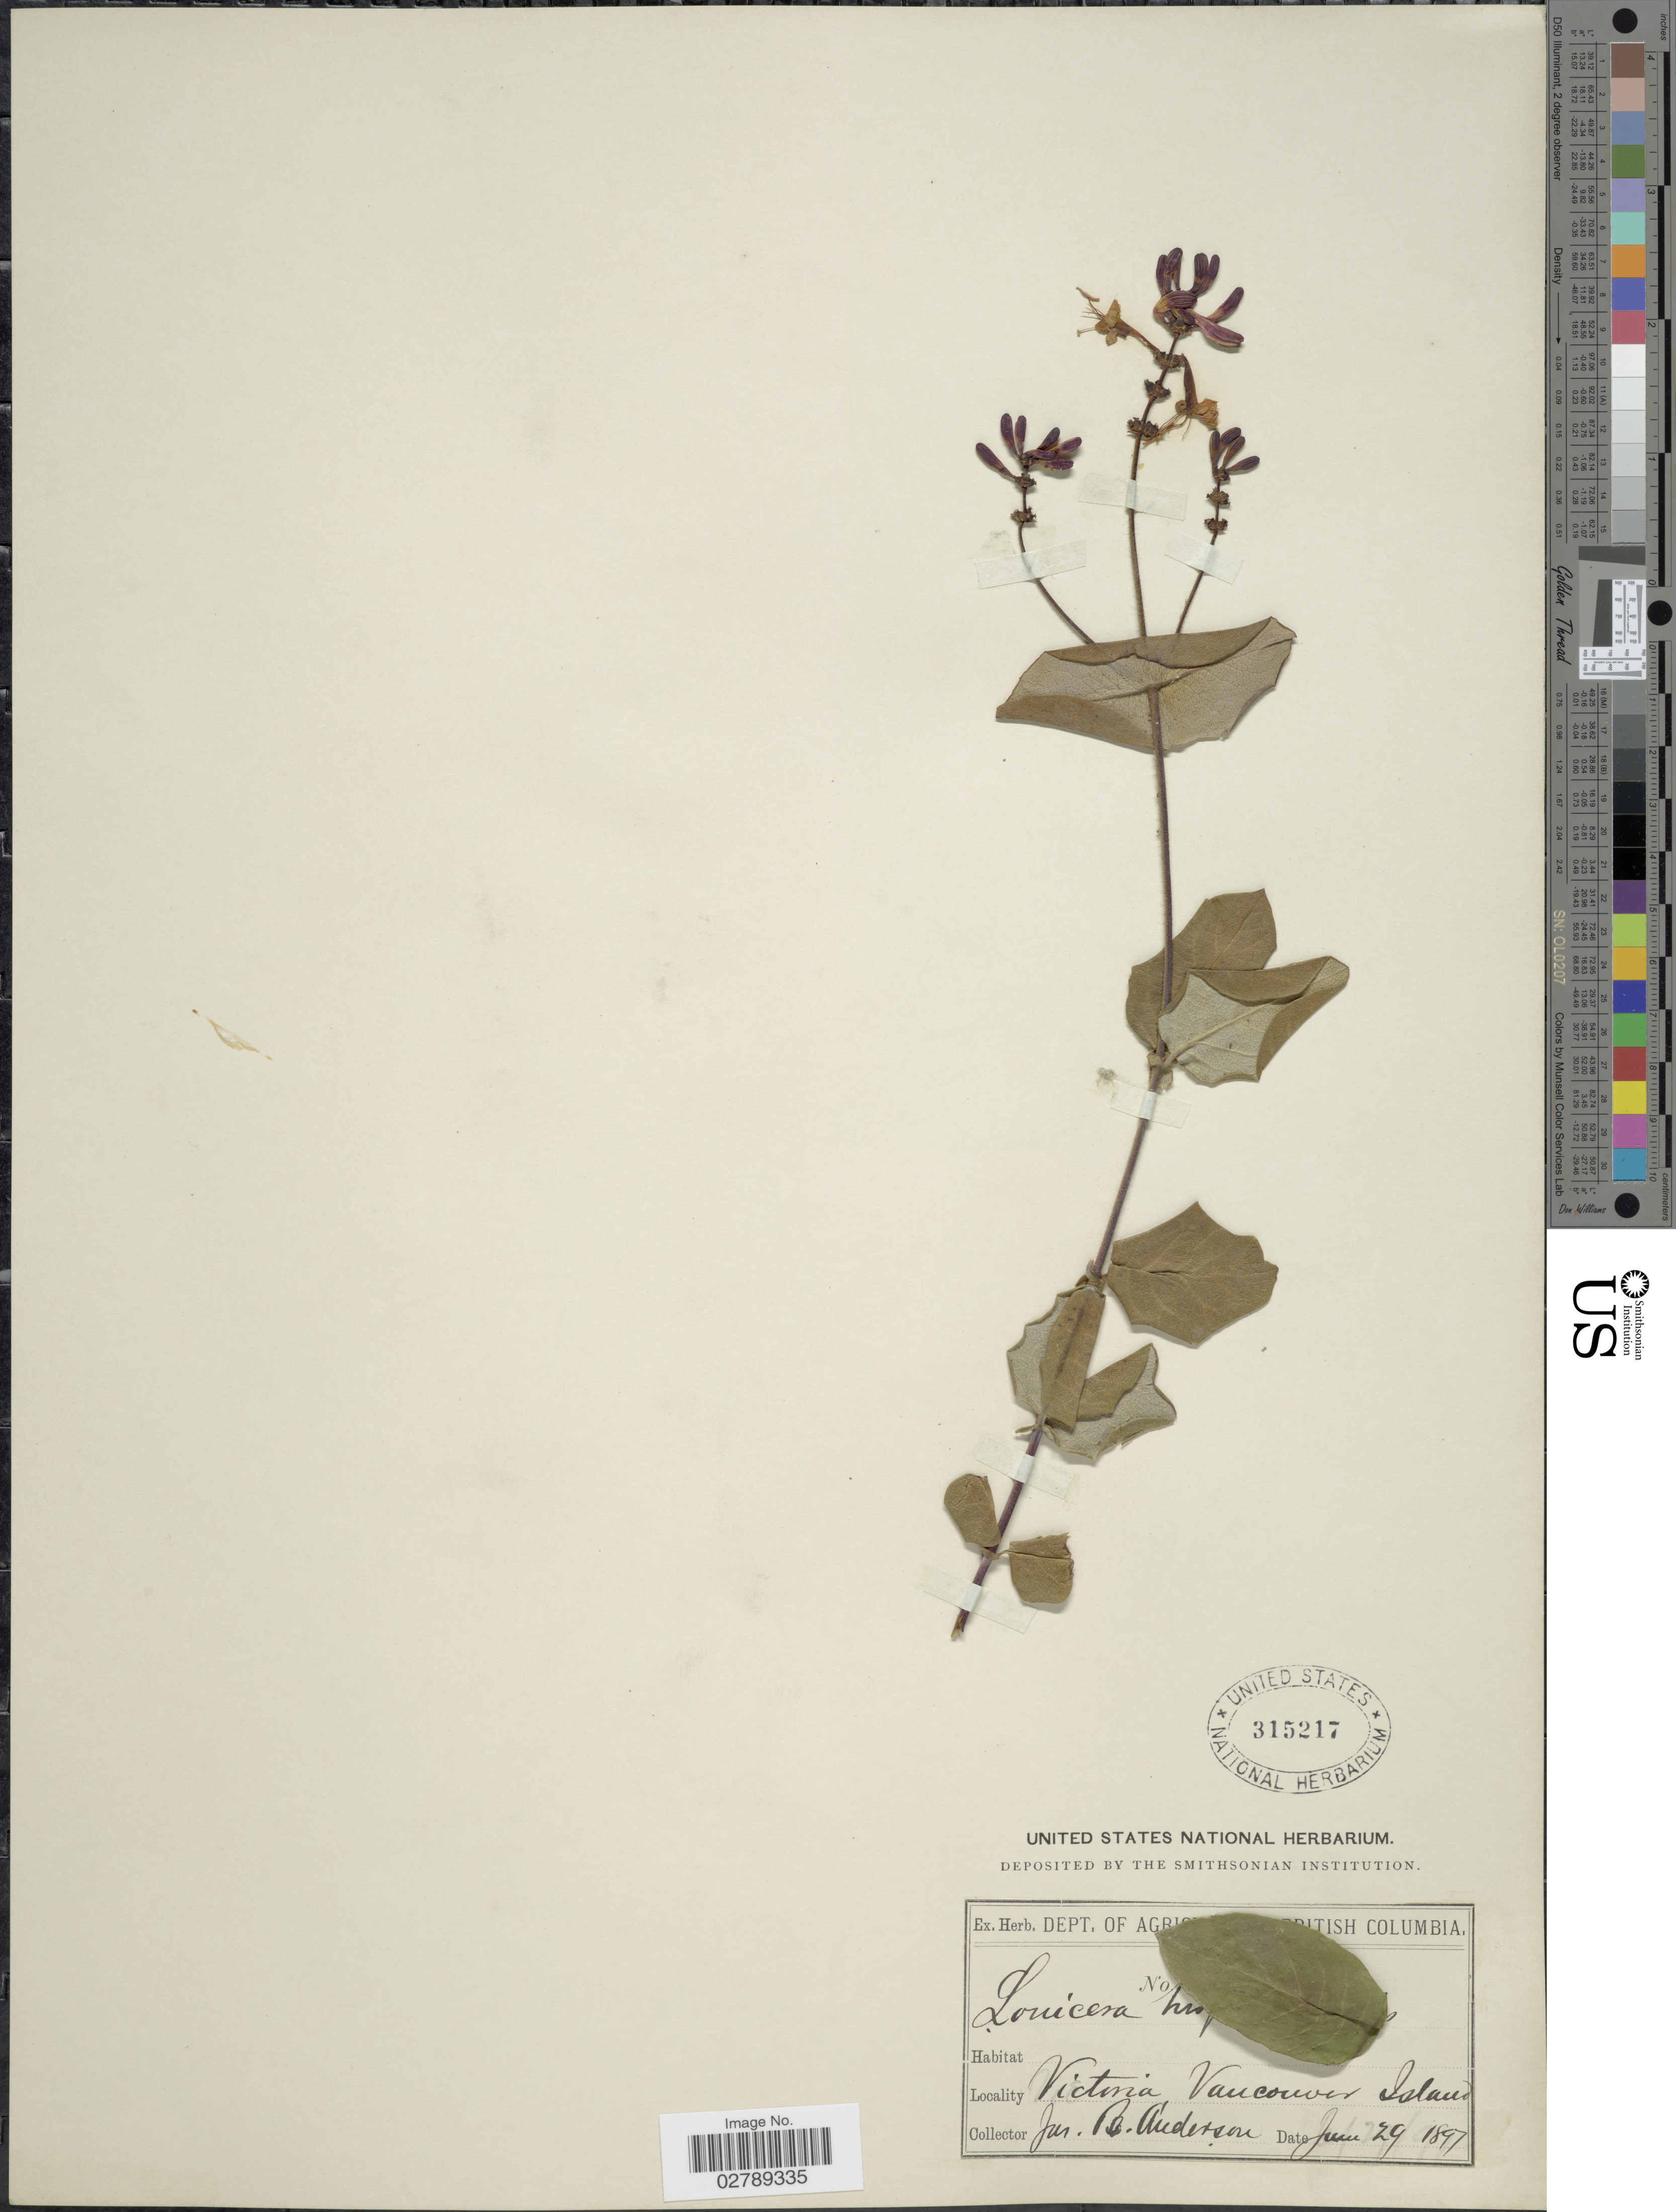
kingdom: Plantae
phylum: Tracheophyta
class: Magnoliopsida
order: Dipsacales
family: Caprifoliaceae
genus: Lonicera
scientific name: Lonicera hispidula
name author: Douglas ex Lindl.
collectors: J. P. Anderson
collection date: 1897-06-29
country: Canada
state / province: British Columbia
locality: Victoria, Vancouver Island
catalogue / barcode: US 315217